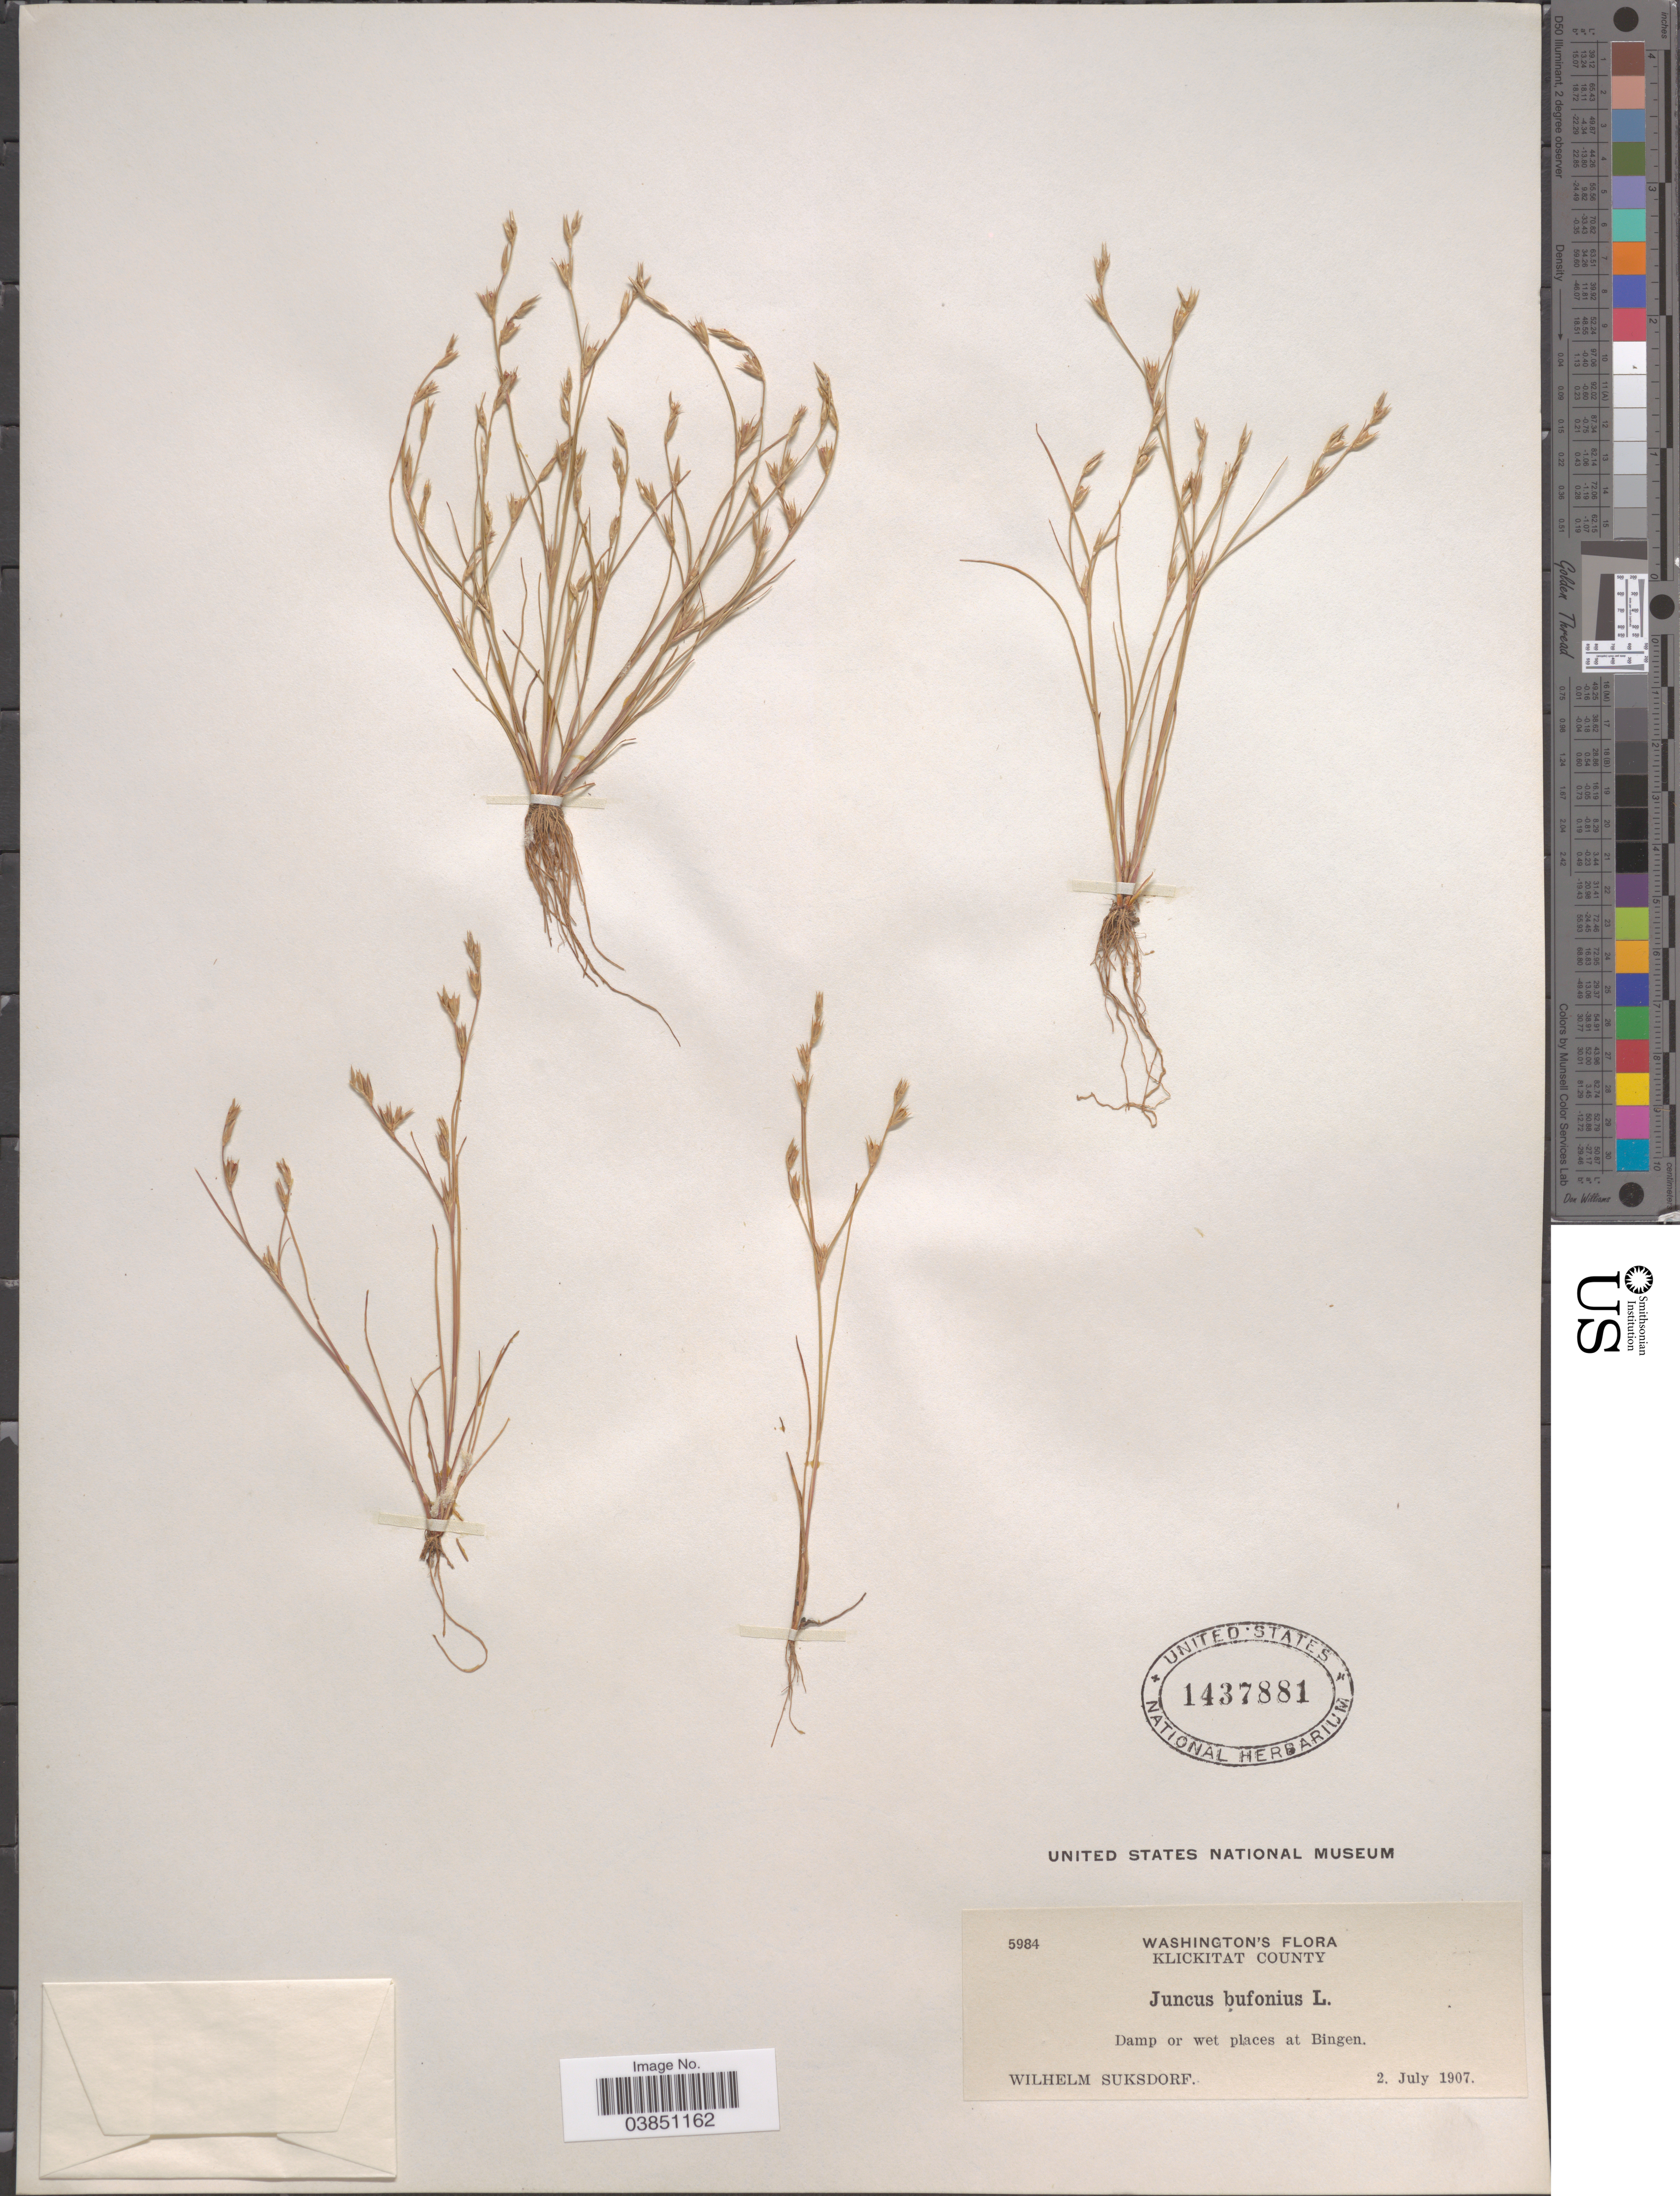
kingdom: Plantae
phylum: Tracheophyta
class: Liliopsida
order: Poales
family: Juncaceae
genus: Juncus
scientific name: Juncus bufonius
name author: L.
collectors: W. N. Suksdorf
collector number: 5984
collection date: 1907-07-02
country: United States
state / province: Washington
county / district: Klickitat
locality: Klickitat County. Bingen.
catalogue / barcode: US 1437881